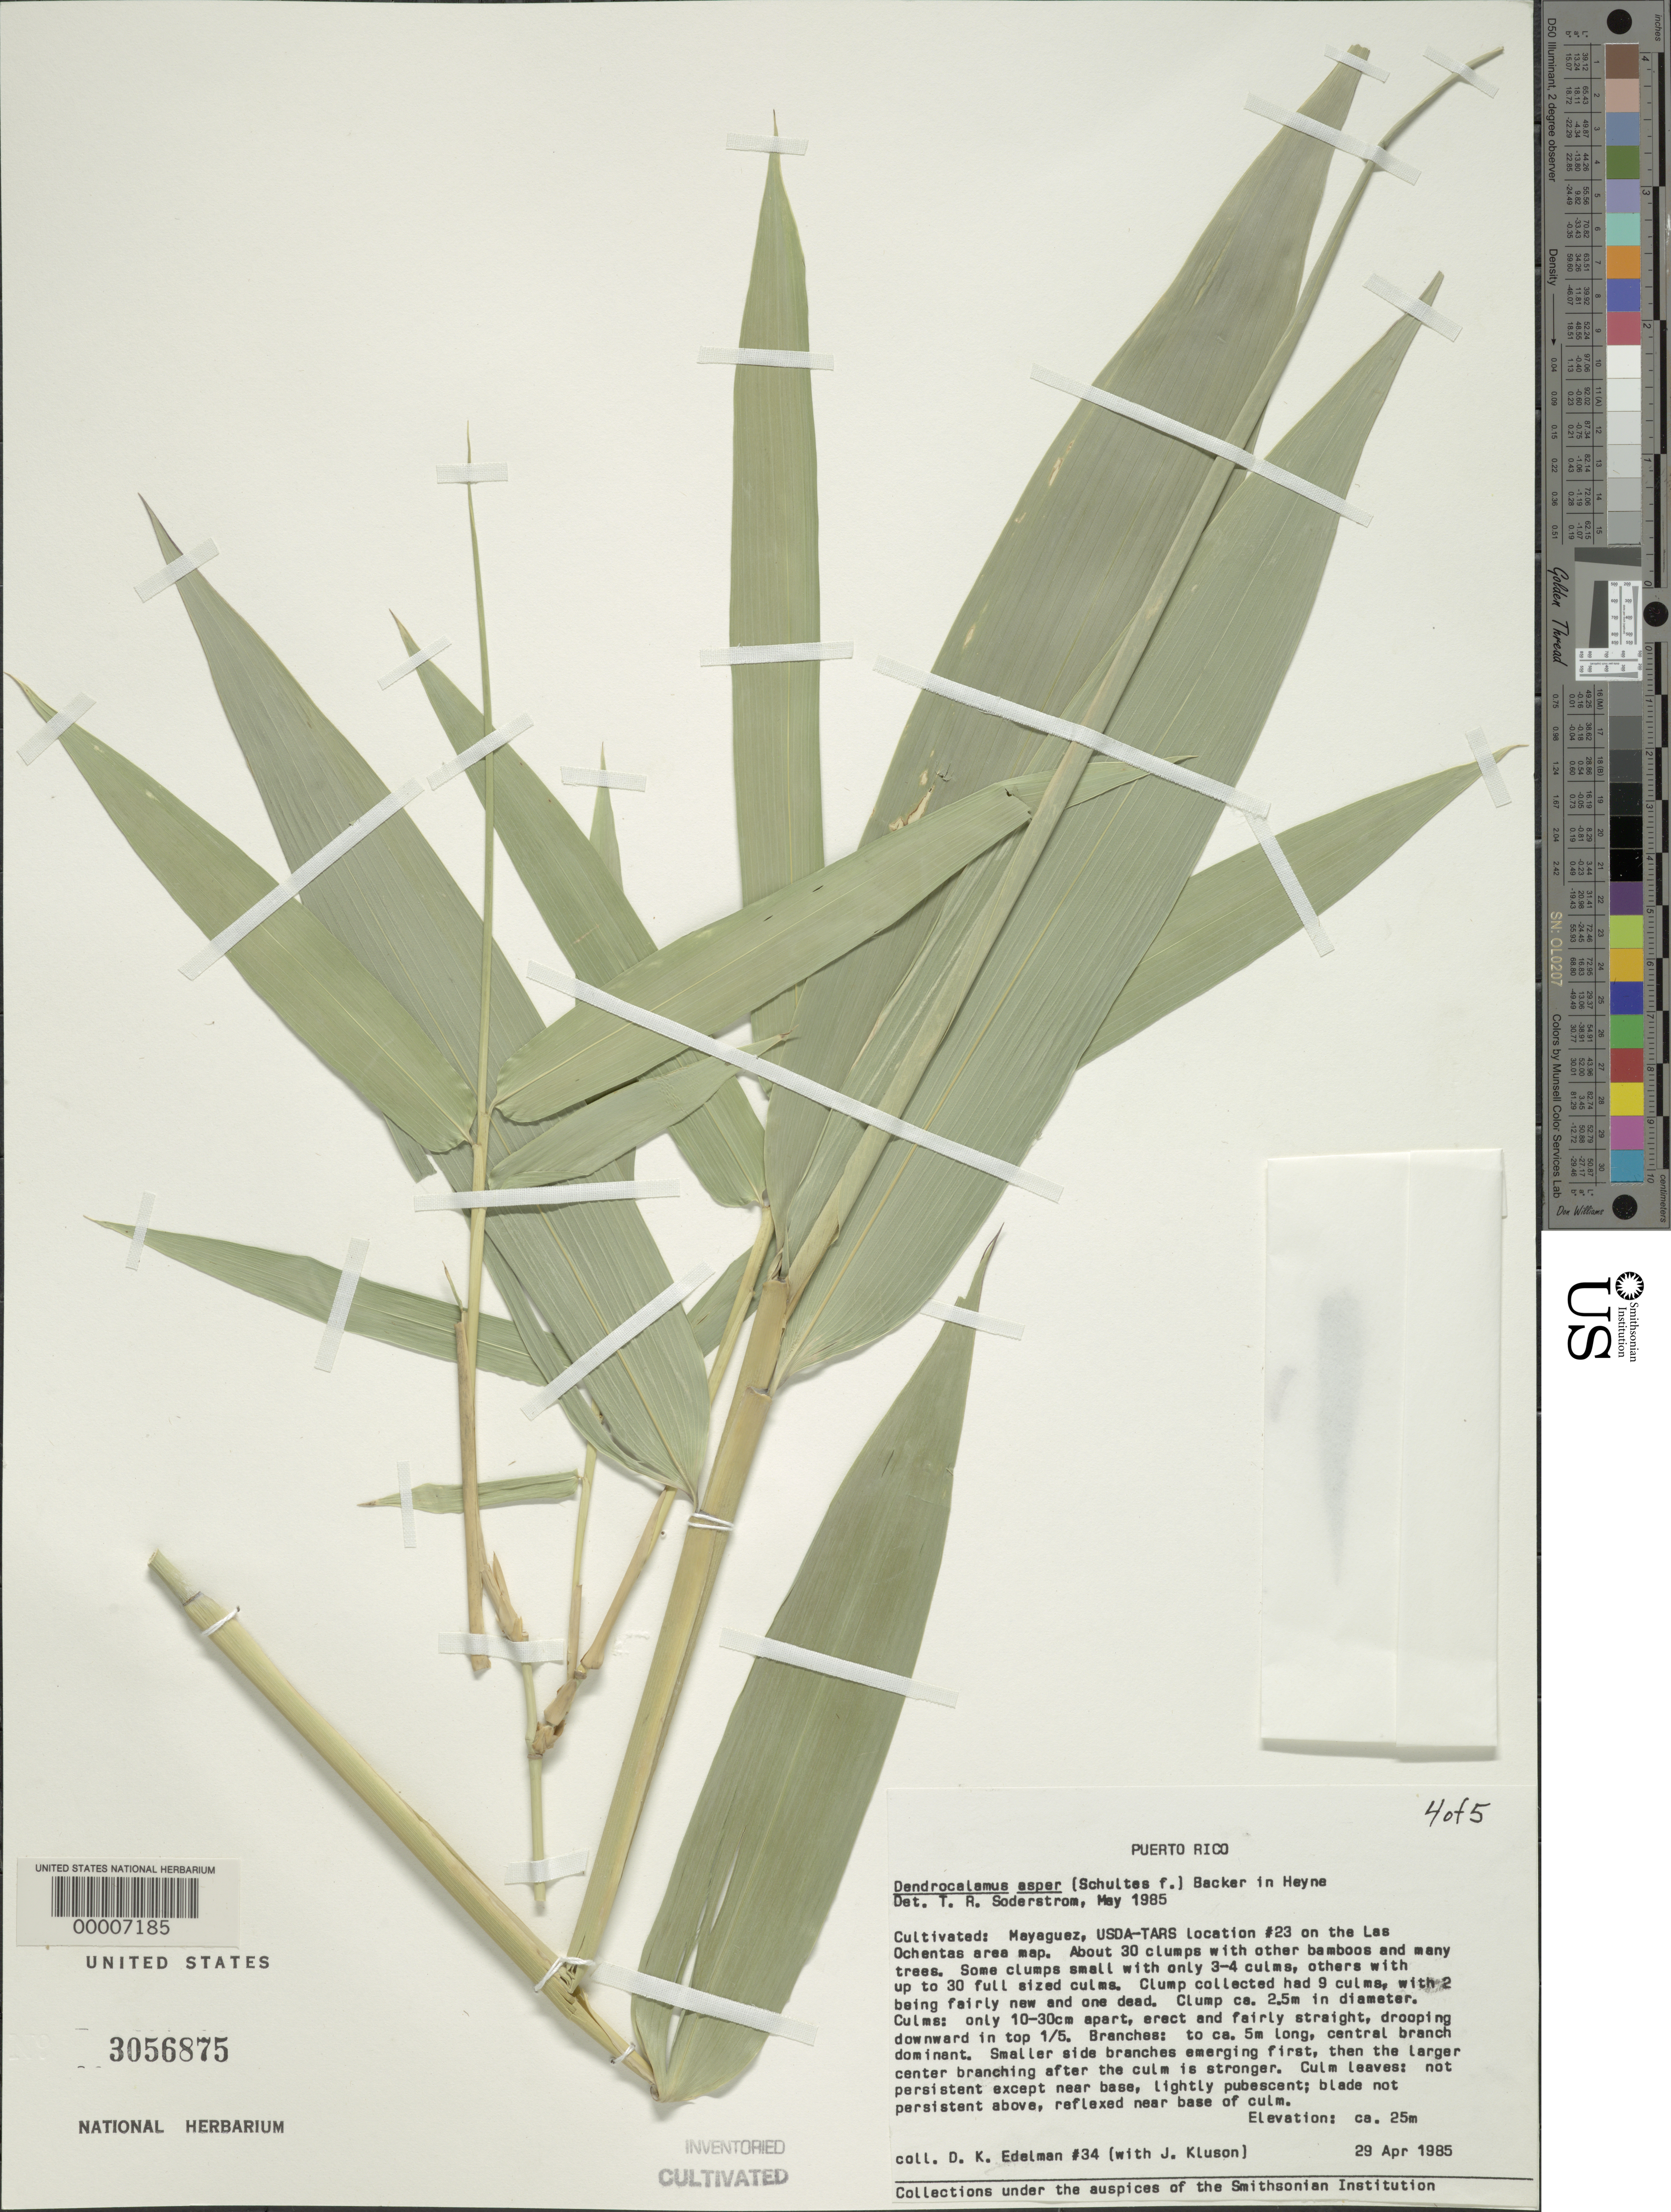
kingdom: Plantae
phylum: Tracheophyta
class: Liliopsida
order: Poales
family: Poaceae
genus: Dendrocalamus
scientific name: Dendrocalamus asper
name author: (Schult. & Schult. f.) Backer ex K. Heyne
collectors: D. Edelman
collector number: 34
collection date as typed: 29 Apr 1985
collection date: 1985-04-29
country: Puerto Rico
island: Greater Antilles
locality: Mayaguez, usda-tars, location 23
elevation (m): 25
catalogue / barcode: US 3056875